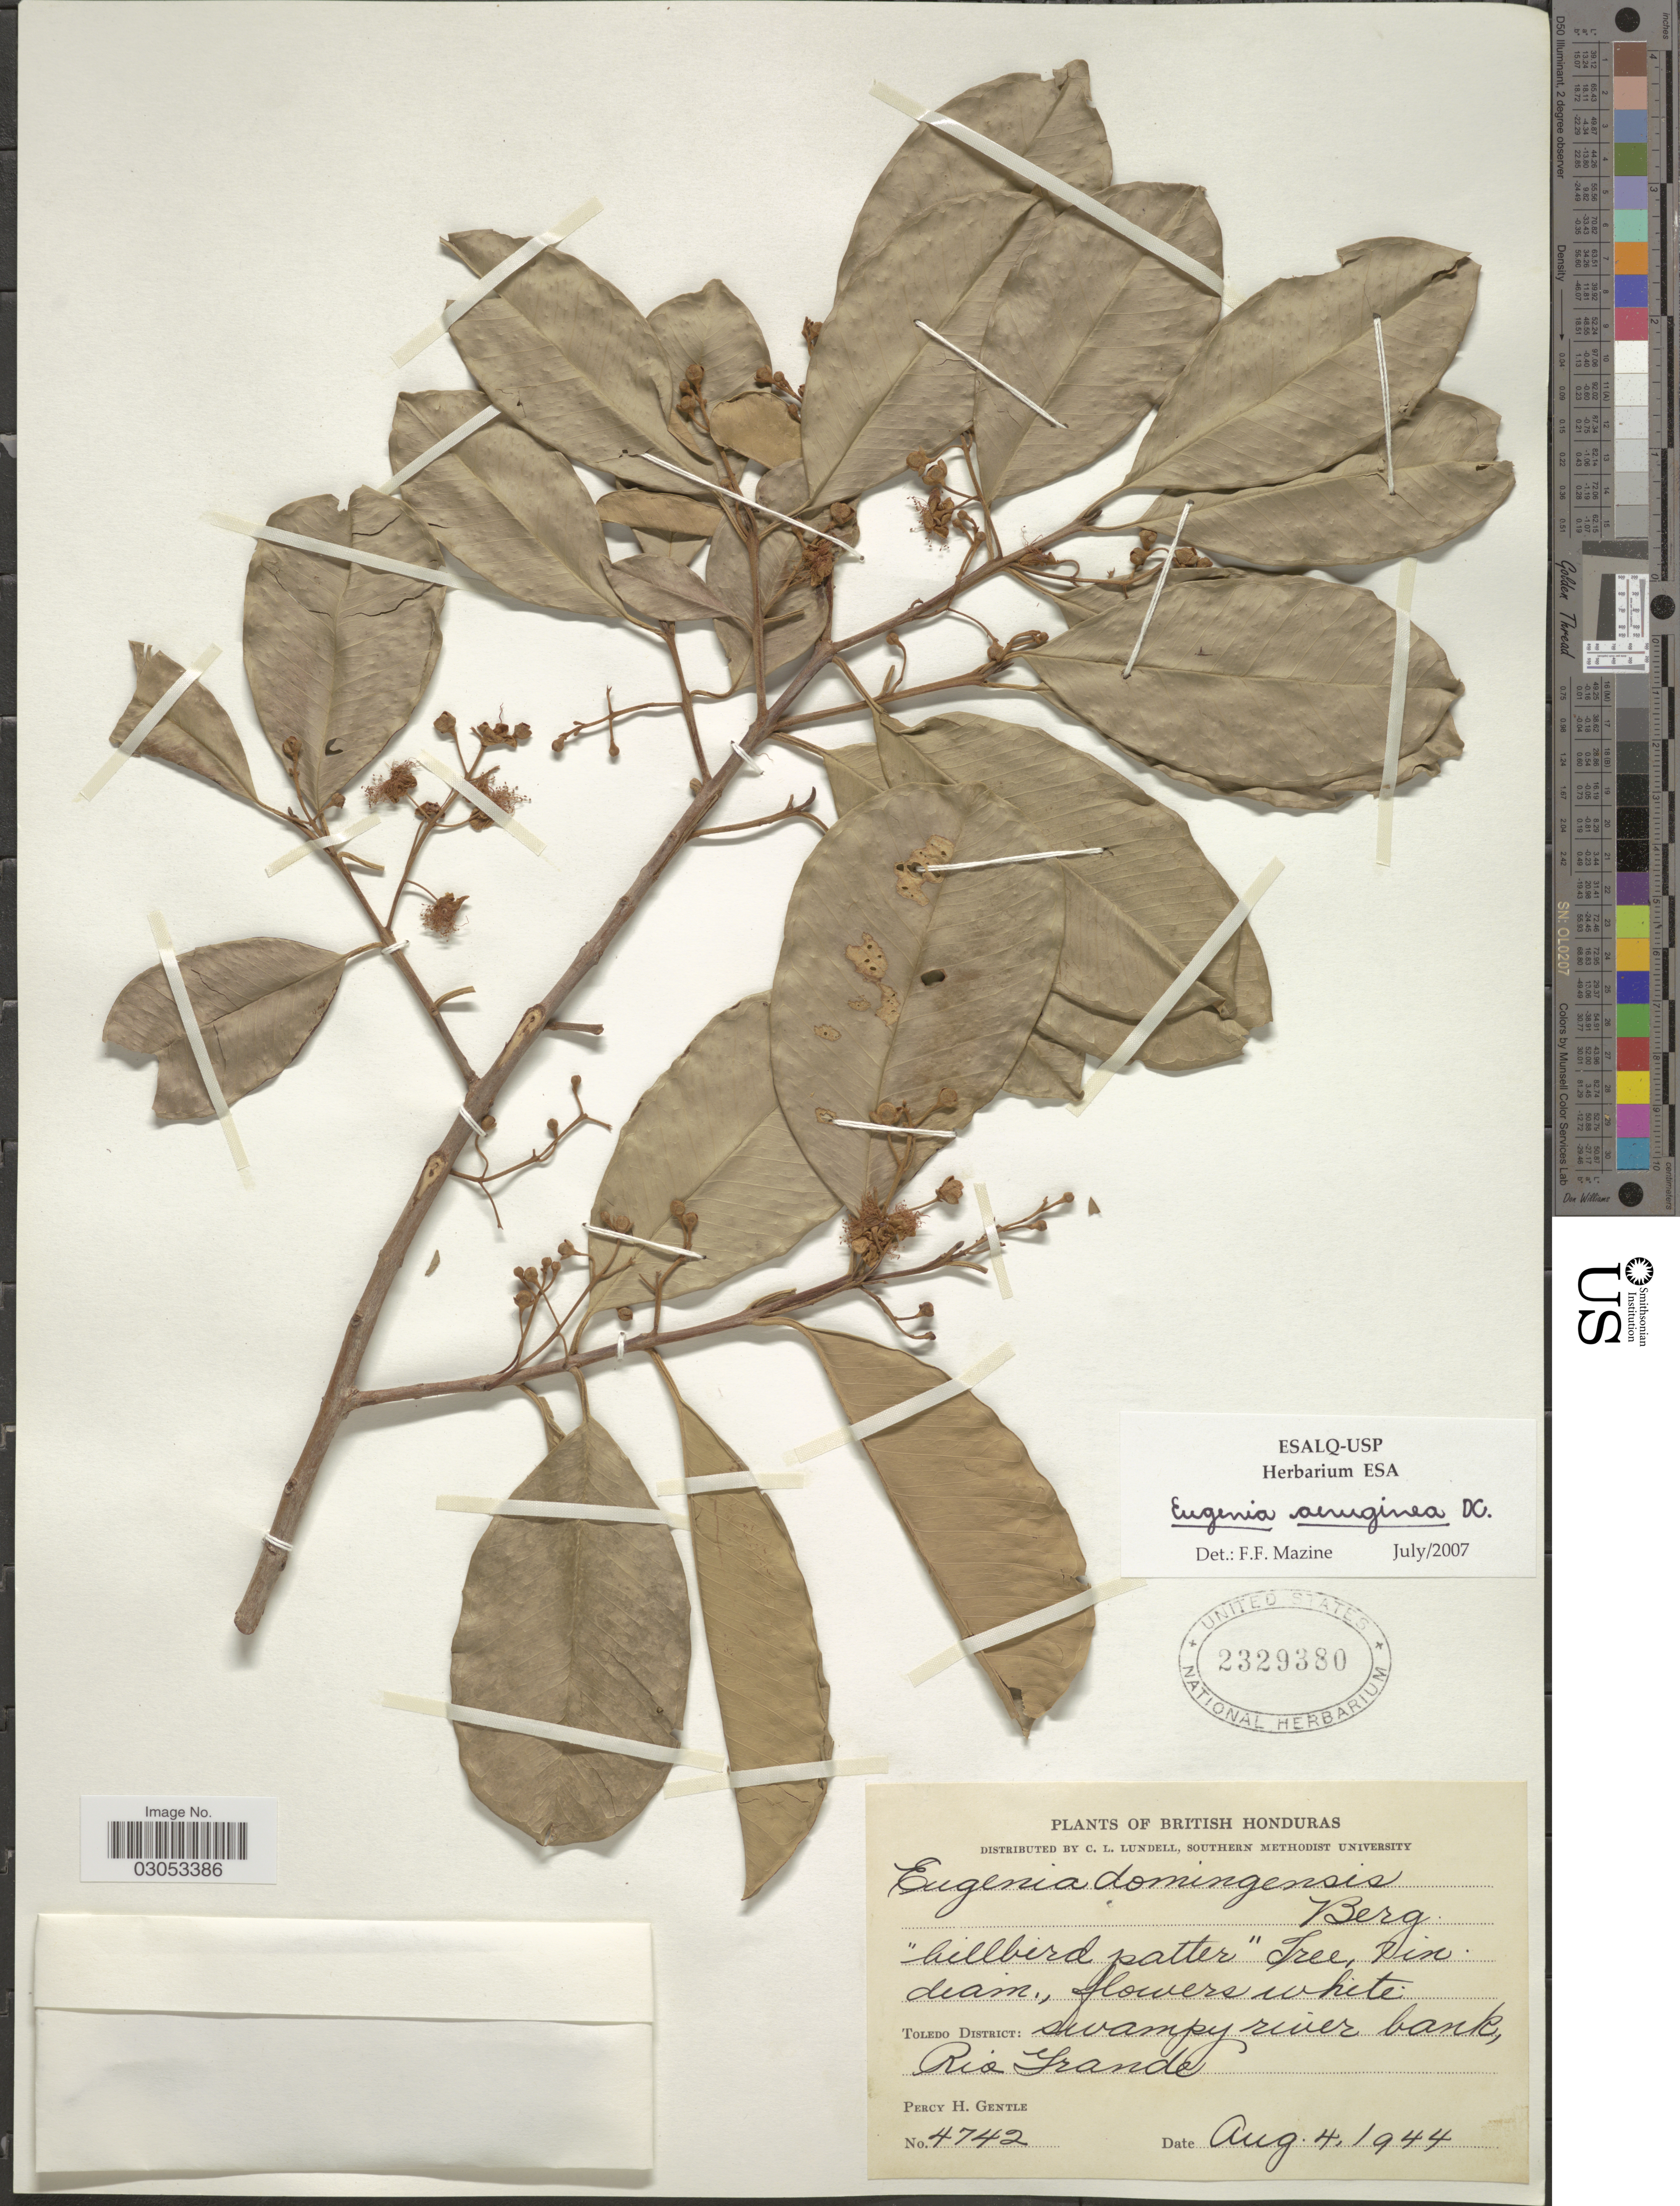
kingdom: Plantae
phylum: Tracheophyta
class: Magnoliopsida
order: Myrtales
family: Myrtaceae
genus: Eugenia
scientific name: Eugenia aeruginea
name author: DC.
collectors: P. H. Gentle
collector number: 4742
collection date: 1944-08-04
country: Belize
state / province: Toledo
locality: British Honduras, Toledo District: swampy river bank, Rio Grande.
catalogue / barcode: US 2329380